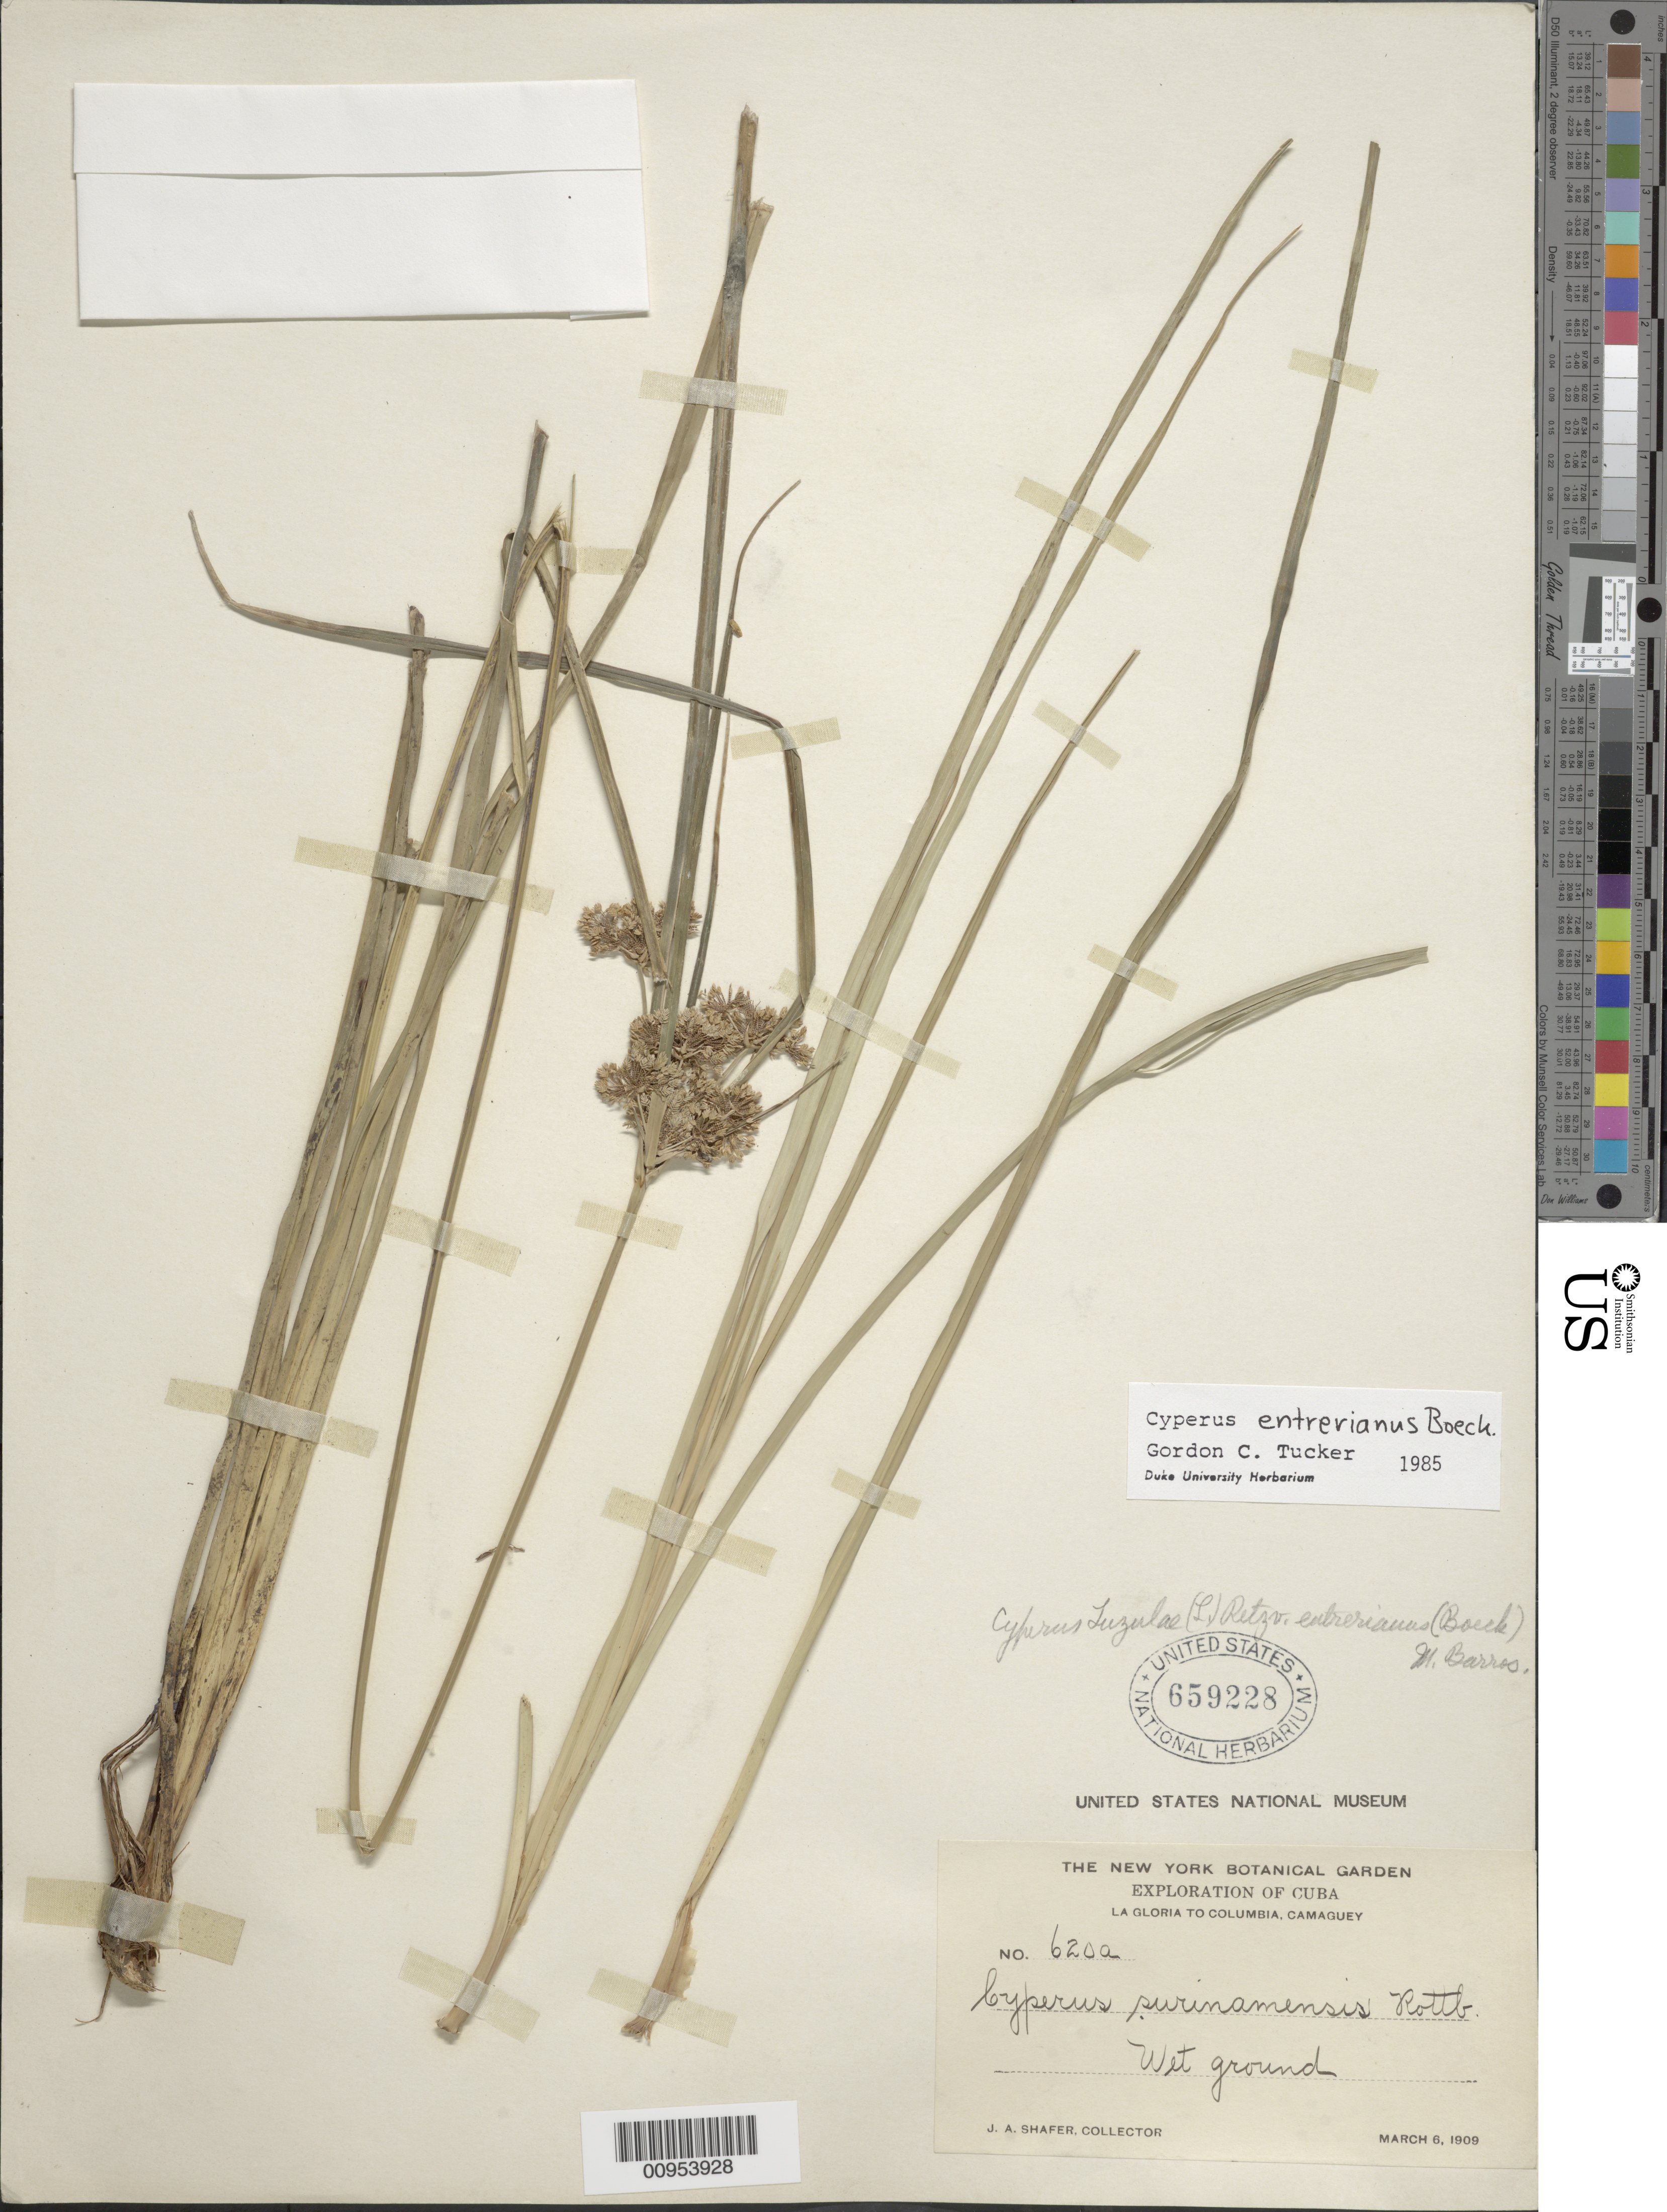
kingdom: Plantae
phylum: Tracheophyta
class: Liliopsida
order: Poales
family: Cyperaceae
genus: Cyperus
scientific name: Cyperus entrerianus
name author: Boeckeler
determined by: Tucker, G. C.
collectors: J. A. Shafer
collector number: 620A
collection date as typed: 06 Mar 1909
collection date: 1909-03-06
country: Cuba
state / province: Camagüey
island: Cuba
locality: La Gloria to Columbia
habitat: Wet ground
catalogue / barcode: US 659228